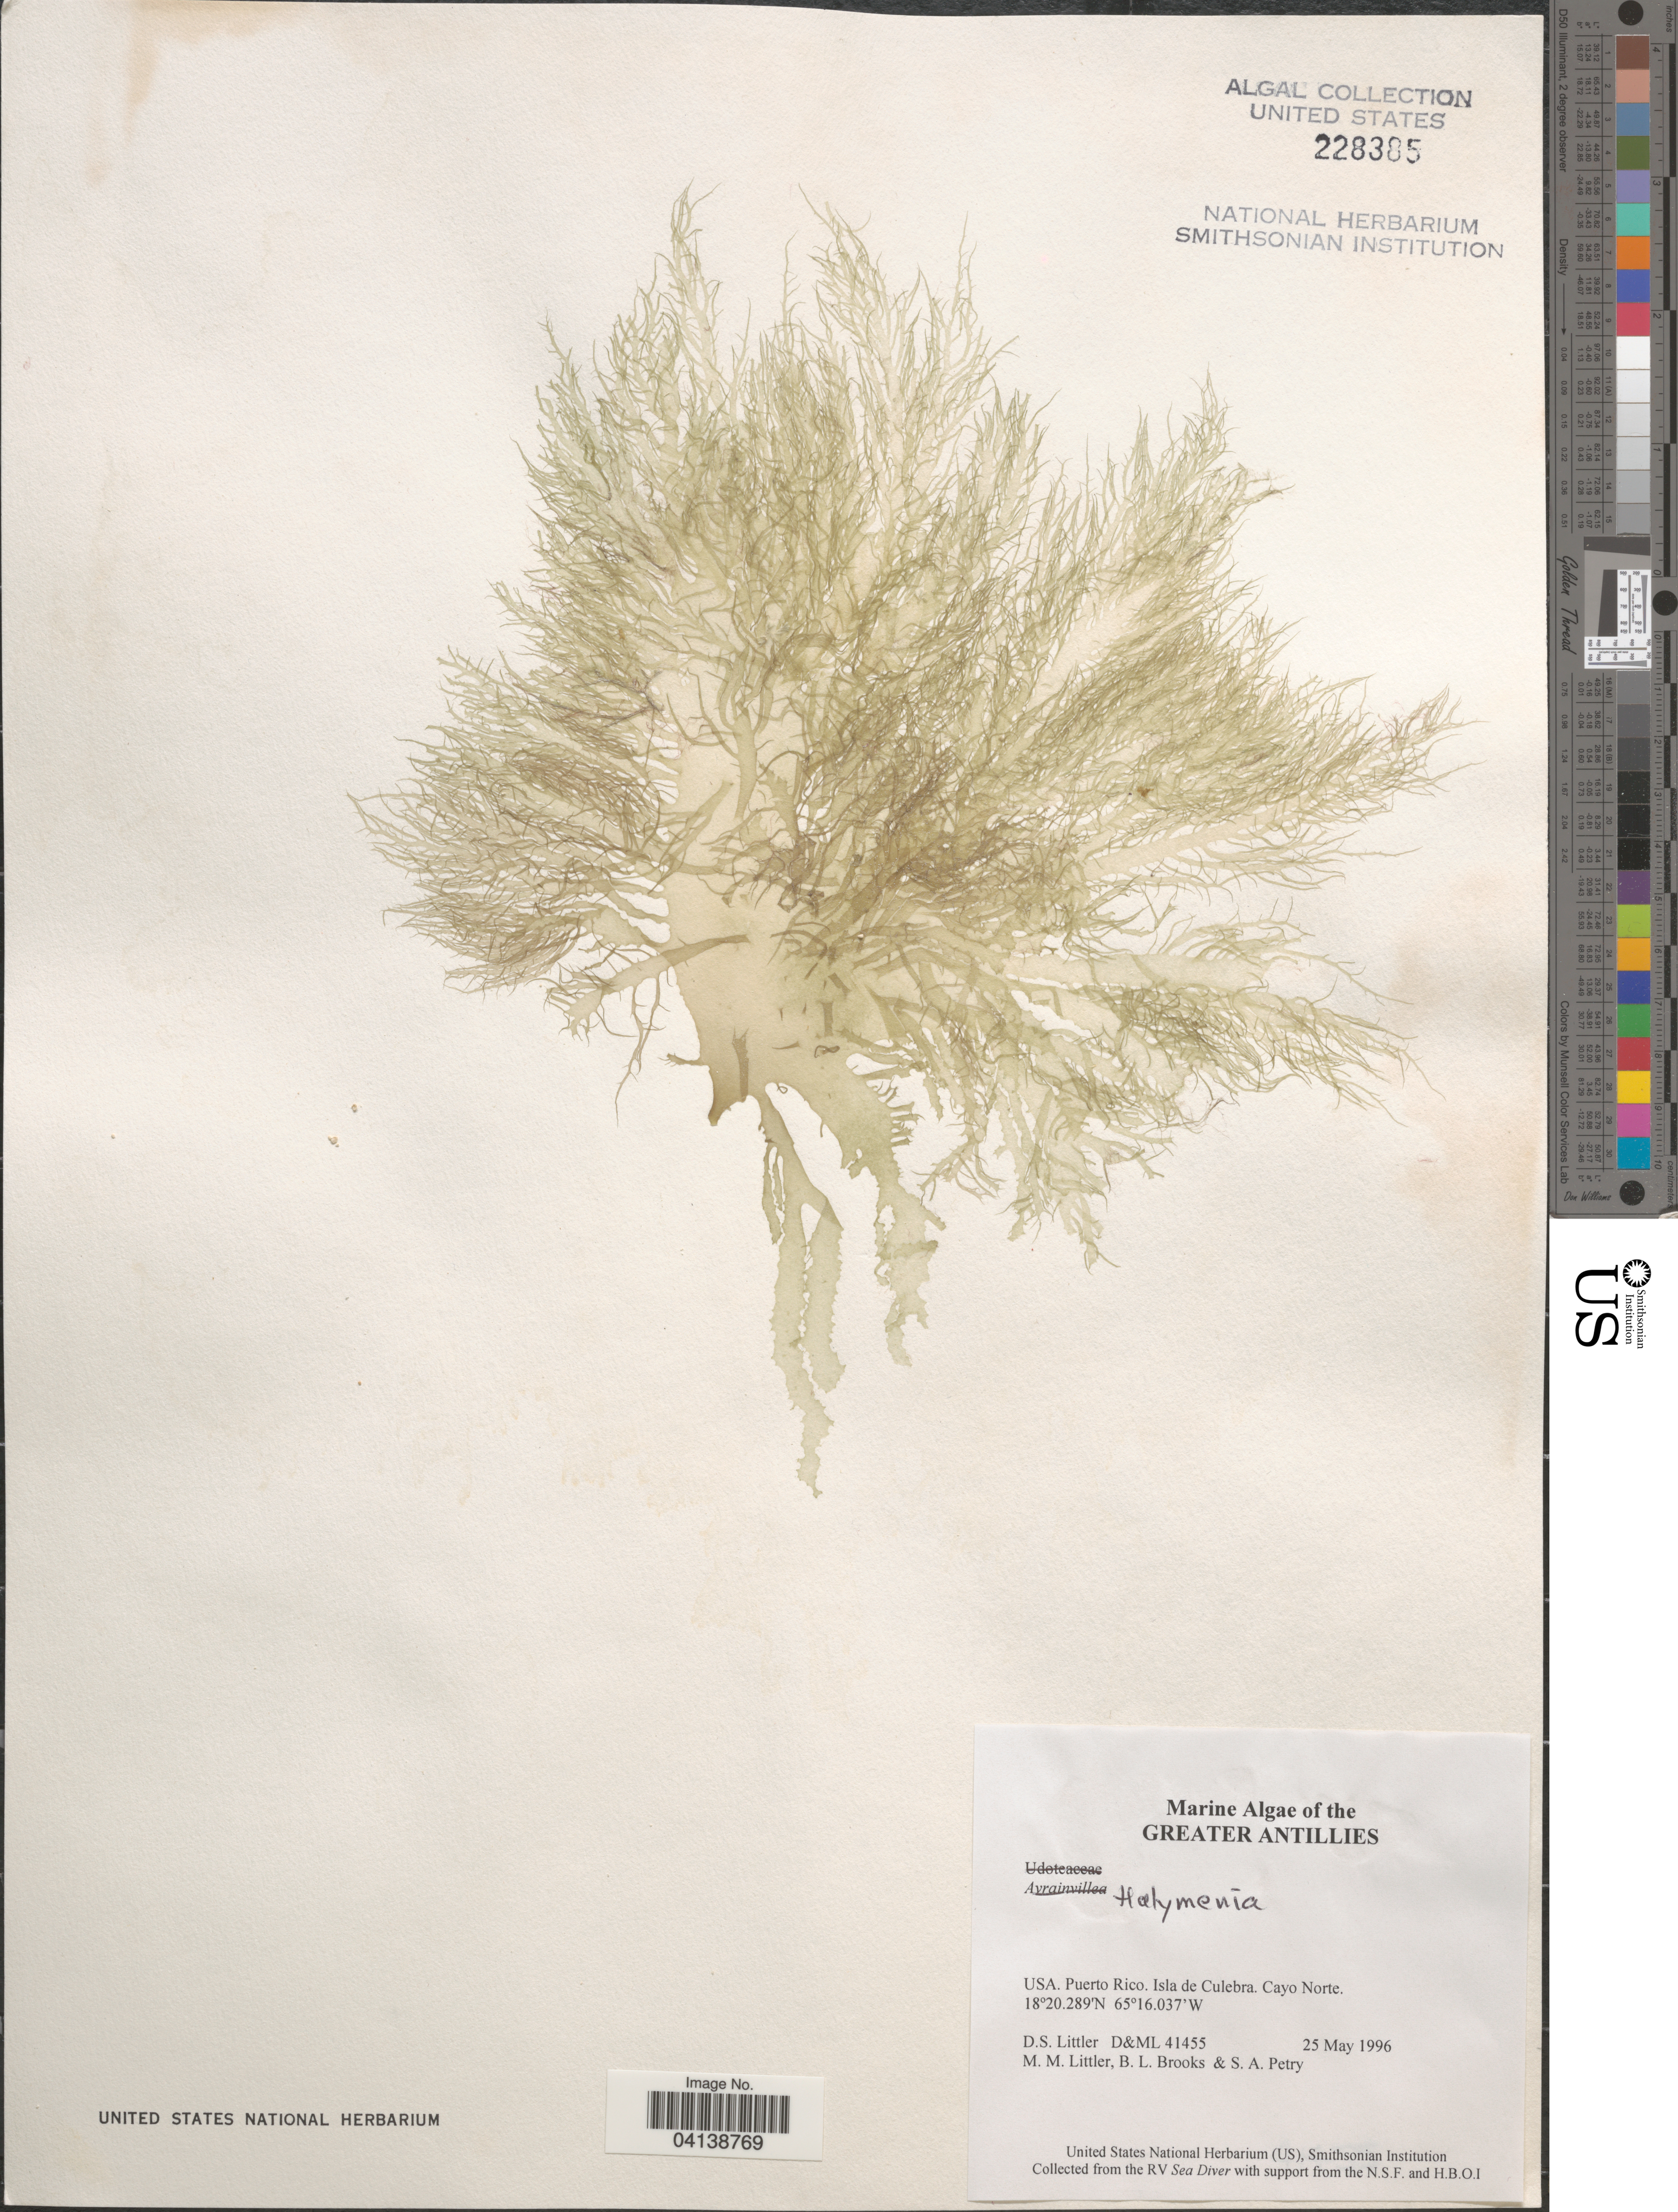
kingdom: Plantae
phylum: Rhodophyta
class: Florideophyceae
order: Halymeniales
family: Halymeniaceae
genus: Halymenia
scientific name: Halymenia sp.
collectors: D. S. Littler, B. Brooks & S. Petry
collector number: D&ML41455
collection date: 1996-05-25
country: Puerto Rico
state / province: Culebra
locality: The Greater Antillies. Isla de Culebra. Cayo Norte.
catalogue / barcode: US 228385